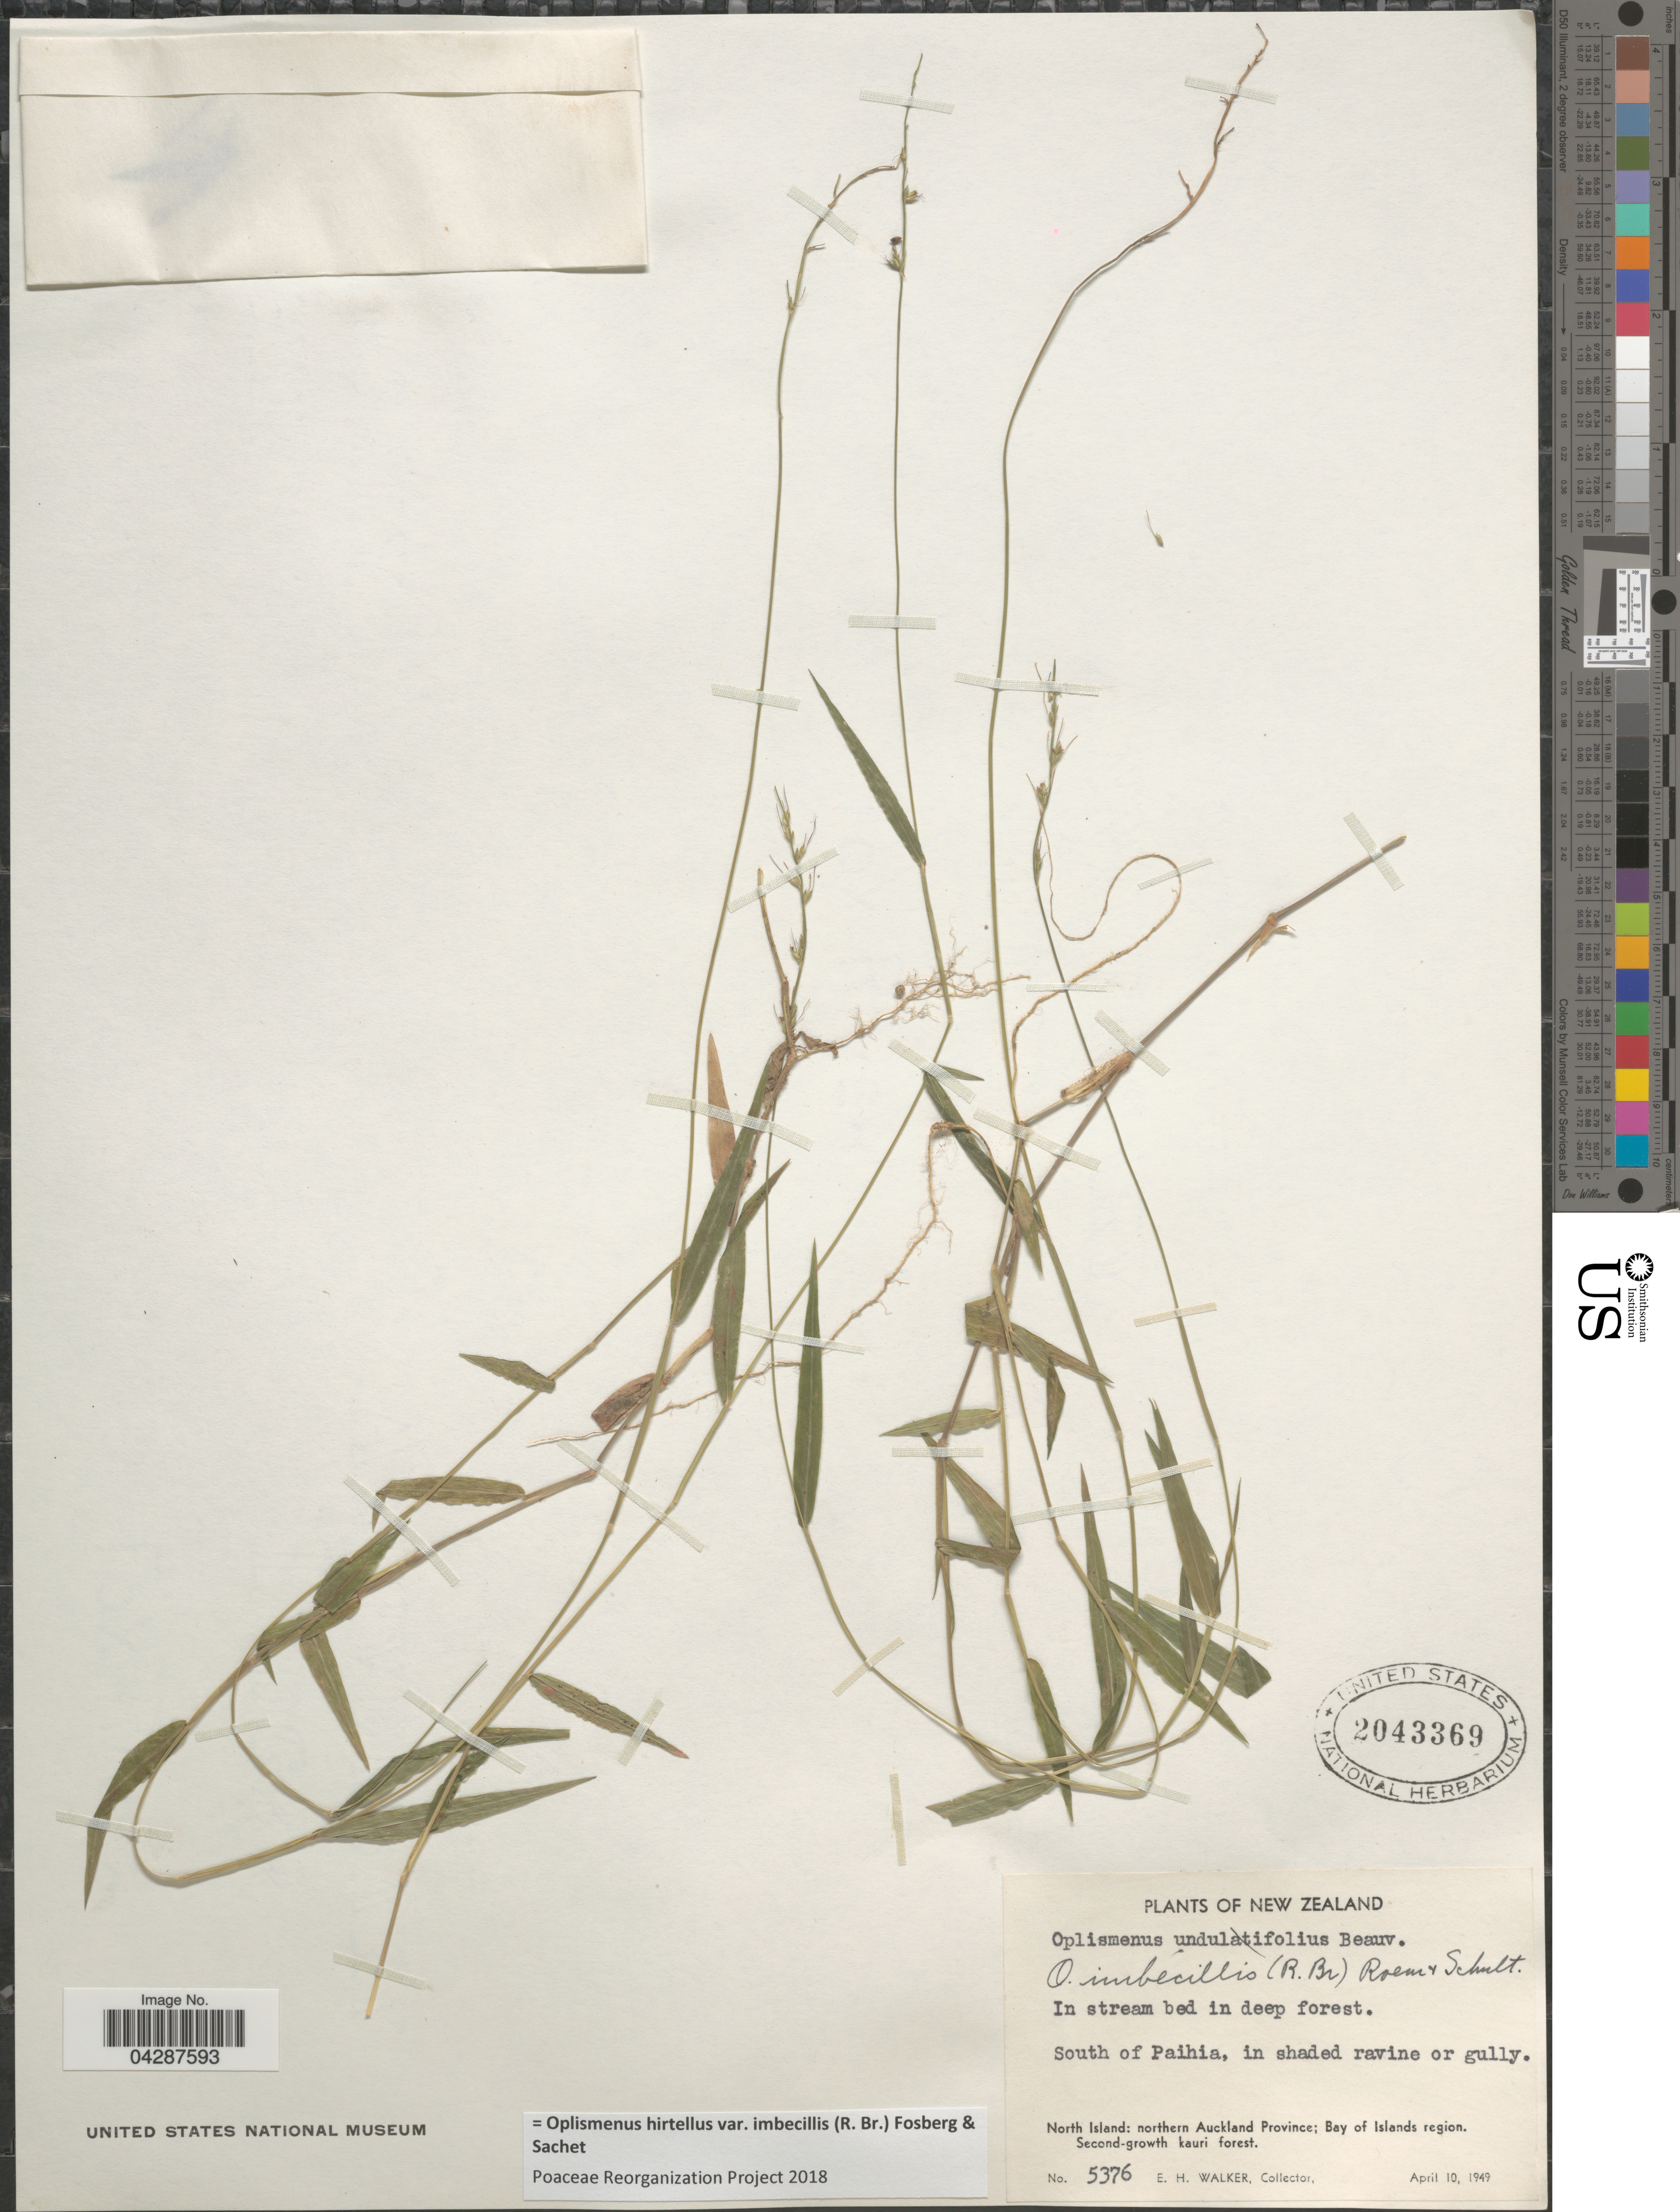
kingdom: Plantae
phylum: Tracheophyta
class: Liliopsida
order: Poales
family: Poaceae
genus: Oplismenus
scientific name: Oplismenus hirtellus var. imbecillis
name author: (R. Br.) Fosberg & Sachet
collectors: E. H. Walker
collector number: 5376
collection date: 1949-04-10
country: New Zealand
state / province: Auckland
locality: South of Paihia, in shaded ravine or gully. North Island: northern Auckland Province; Bay of Islands region.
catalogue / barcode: US 2043369